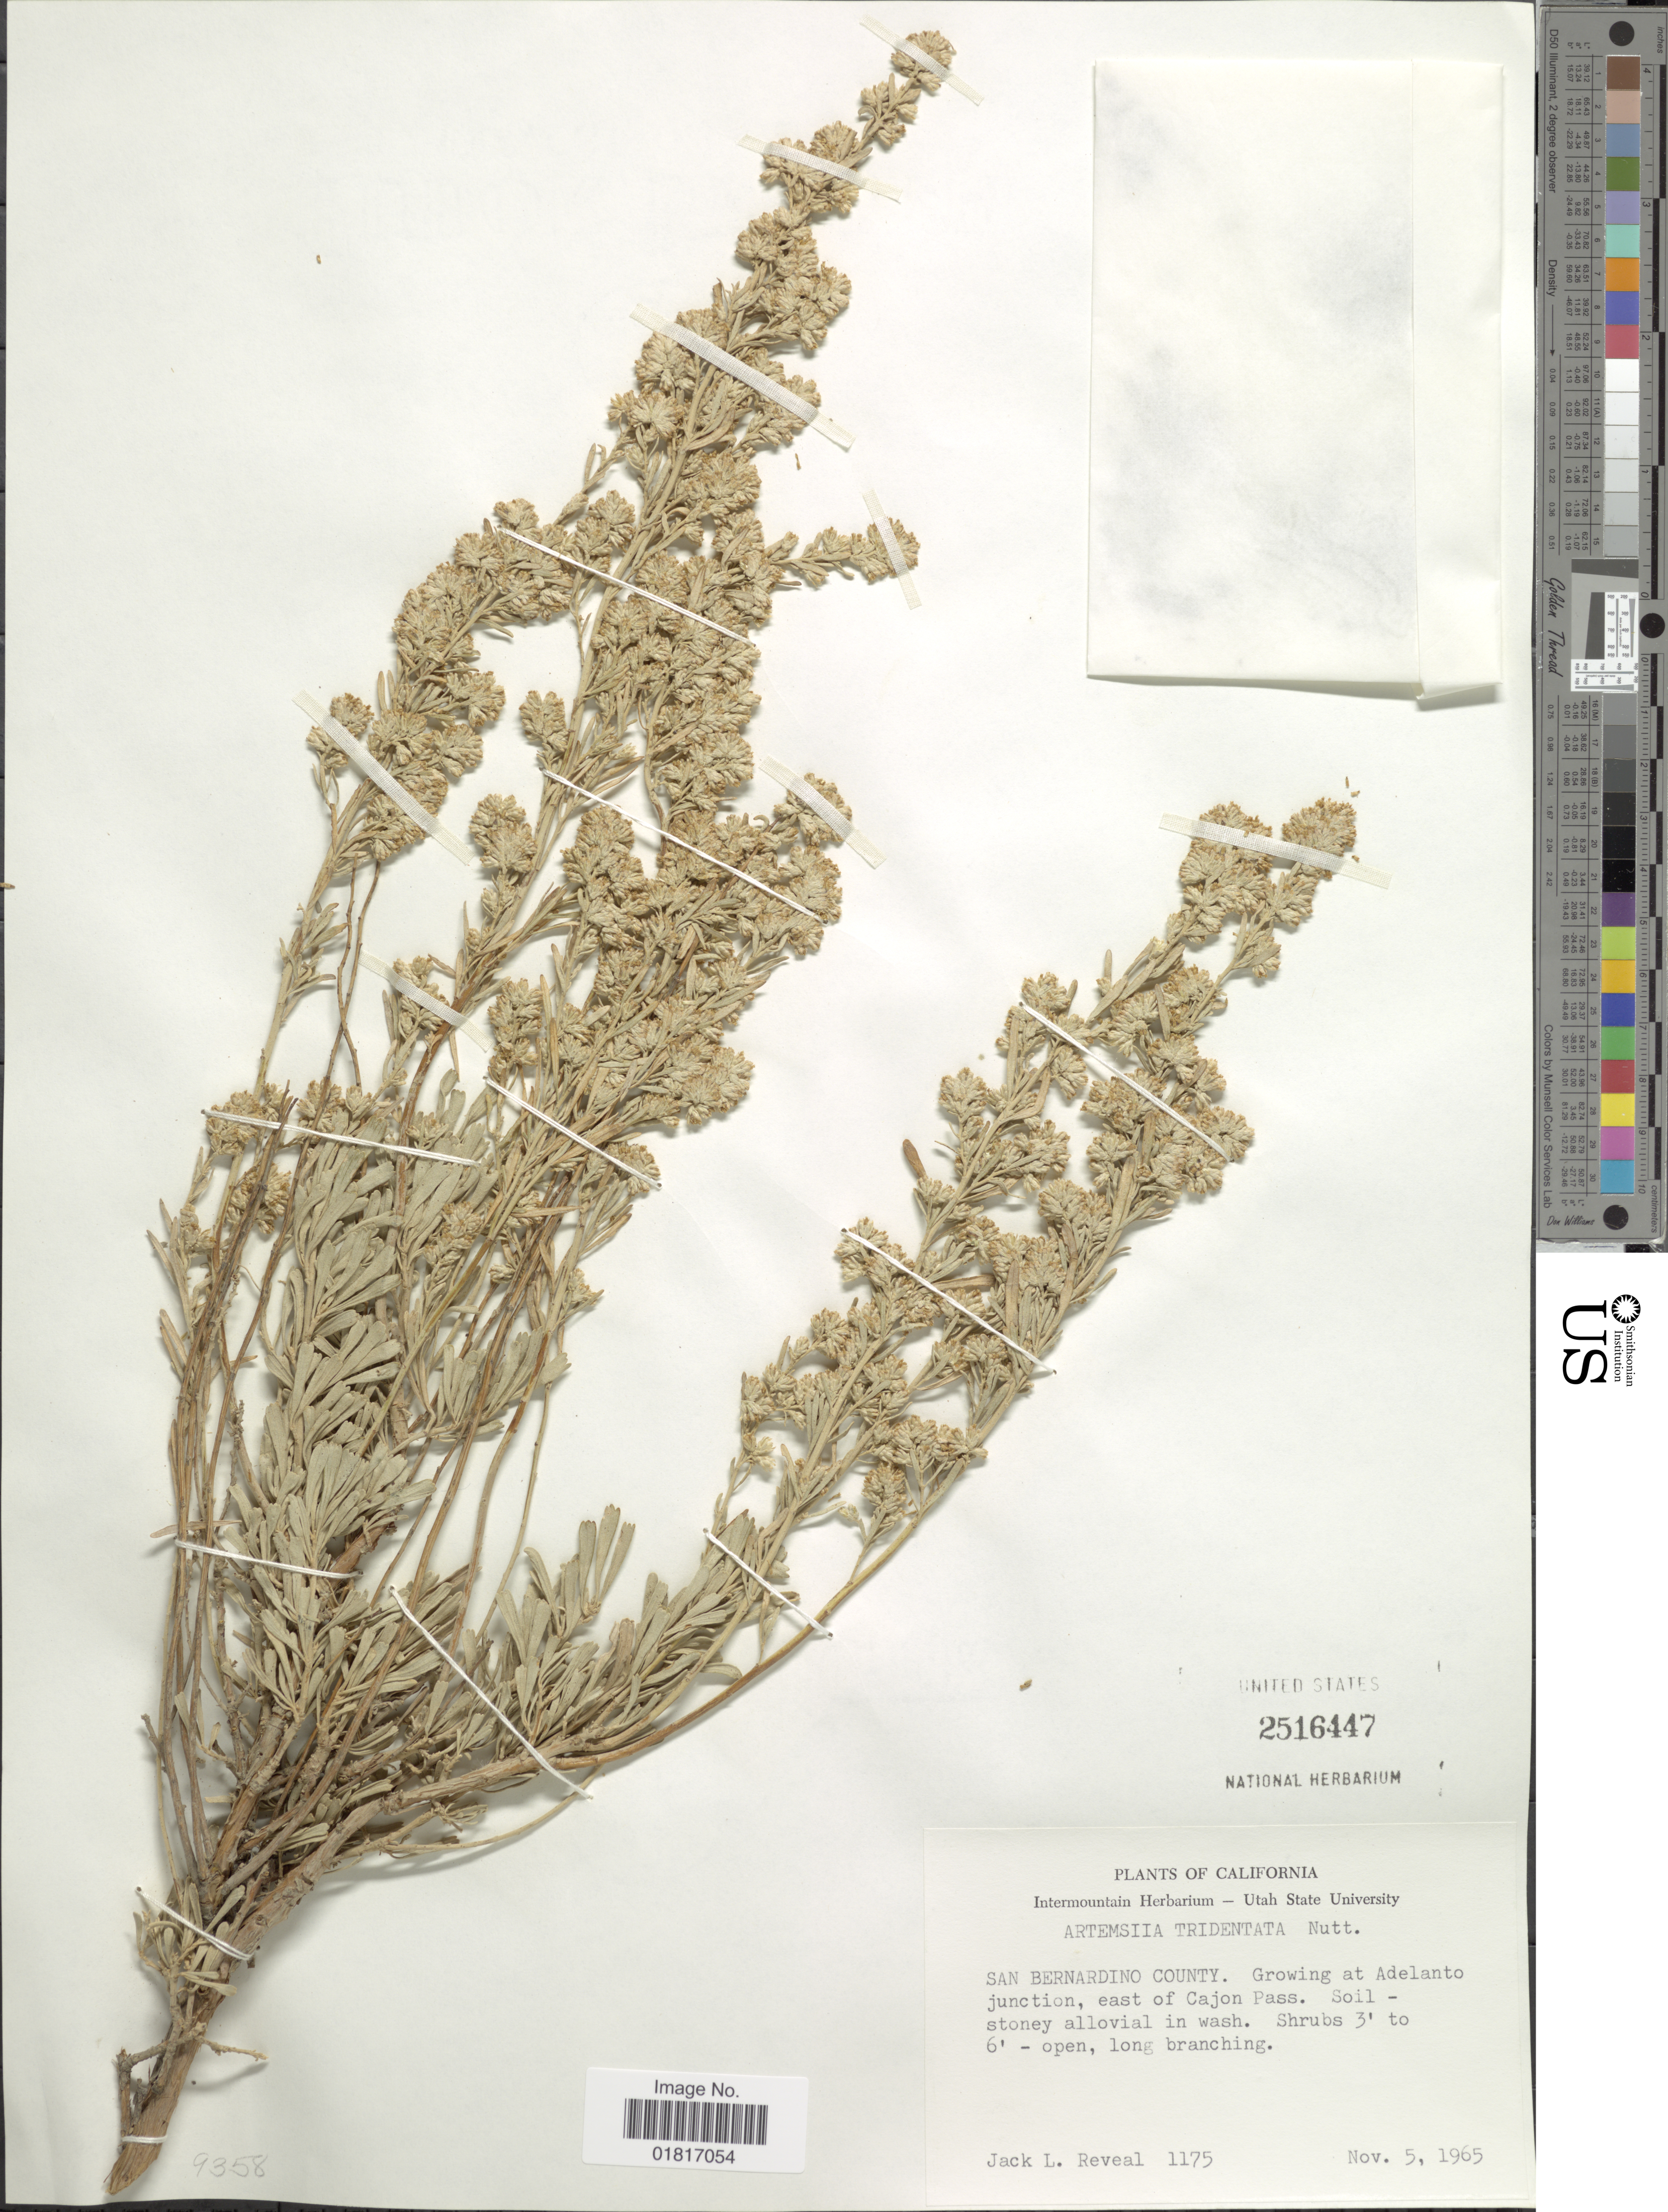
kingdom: Plantae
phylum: Tracheophyta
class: Magnoliopsida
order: Asterales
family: Asteraceae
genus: Artemisia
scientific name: Artemisia tridentata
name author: Nutt.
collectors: J. L. Reveal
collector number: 1175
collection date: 1965-11-05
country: United States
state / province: California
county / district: San bernardino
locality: San bernardino County. growing at Adelanto junction, east of Cajon Pass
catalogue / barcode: US 2516447